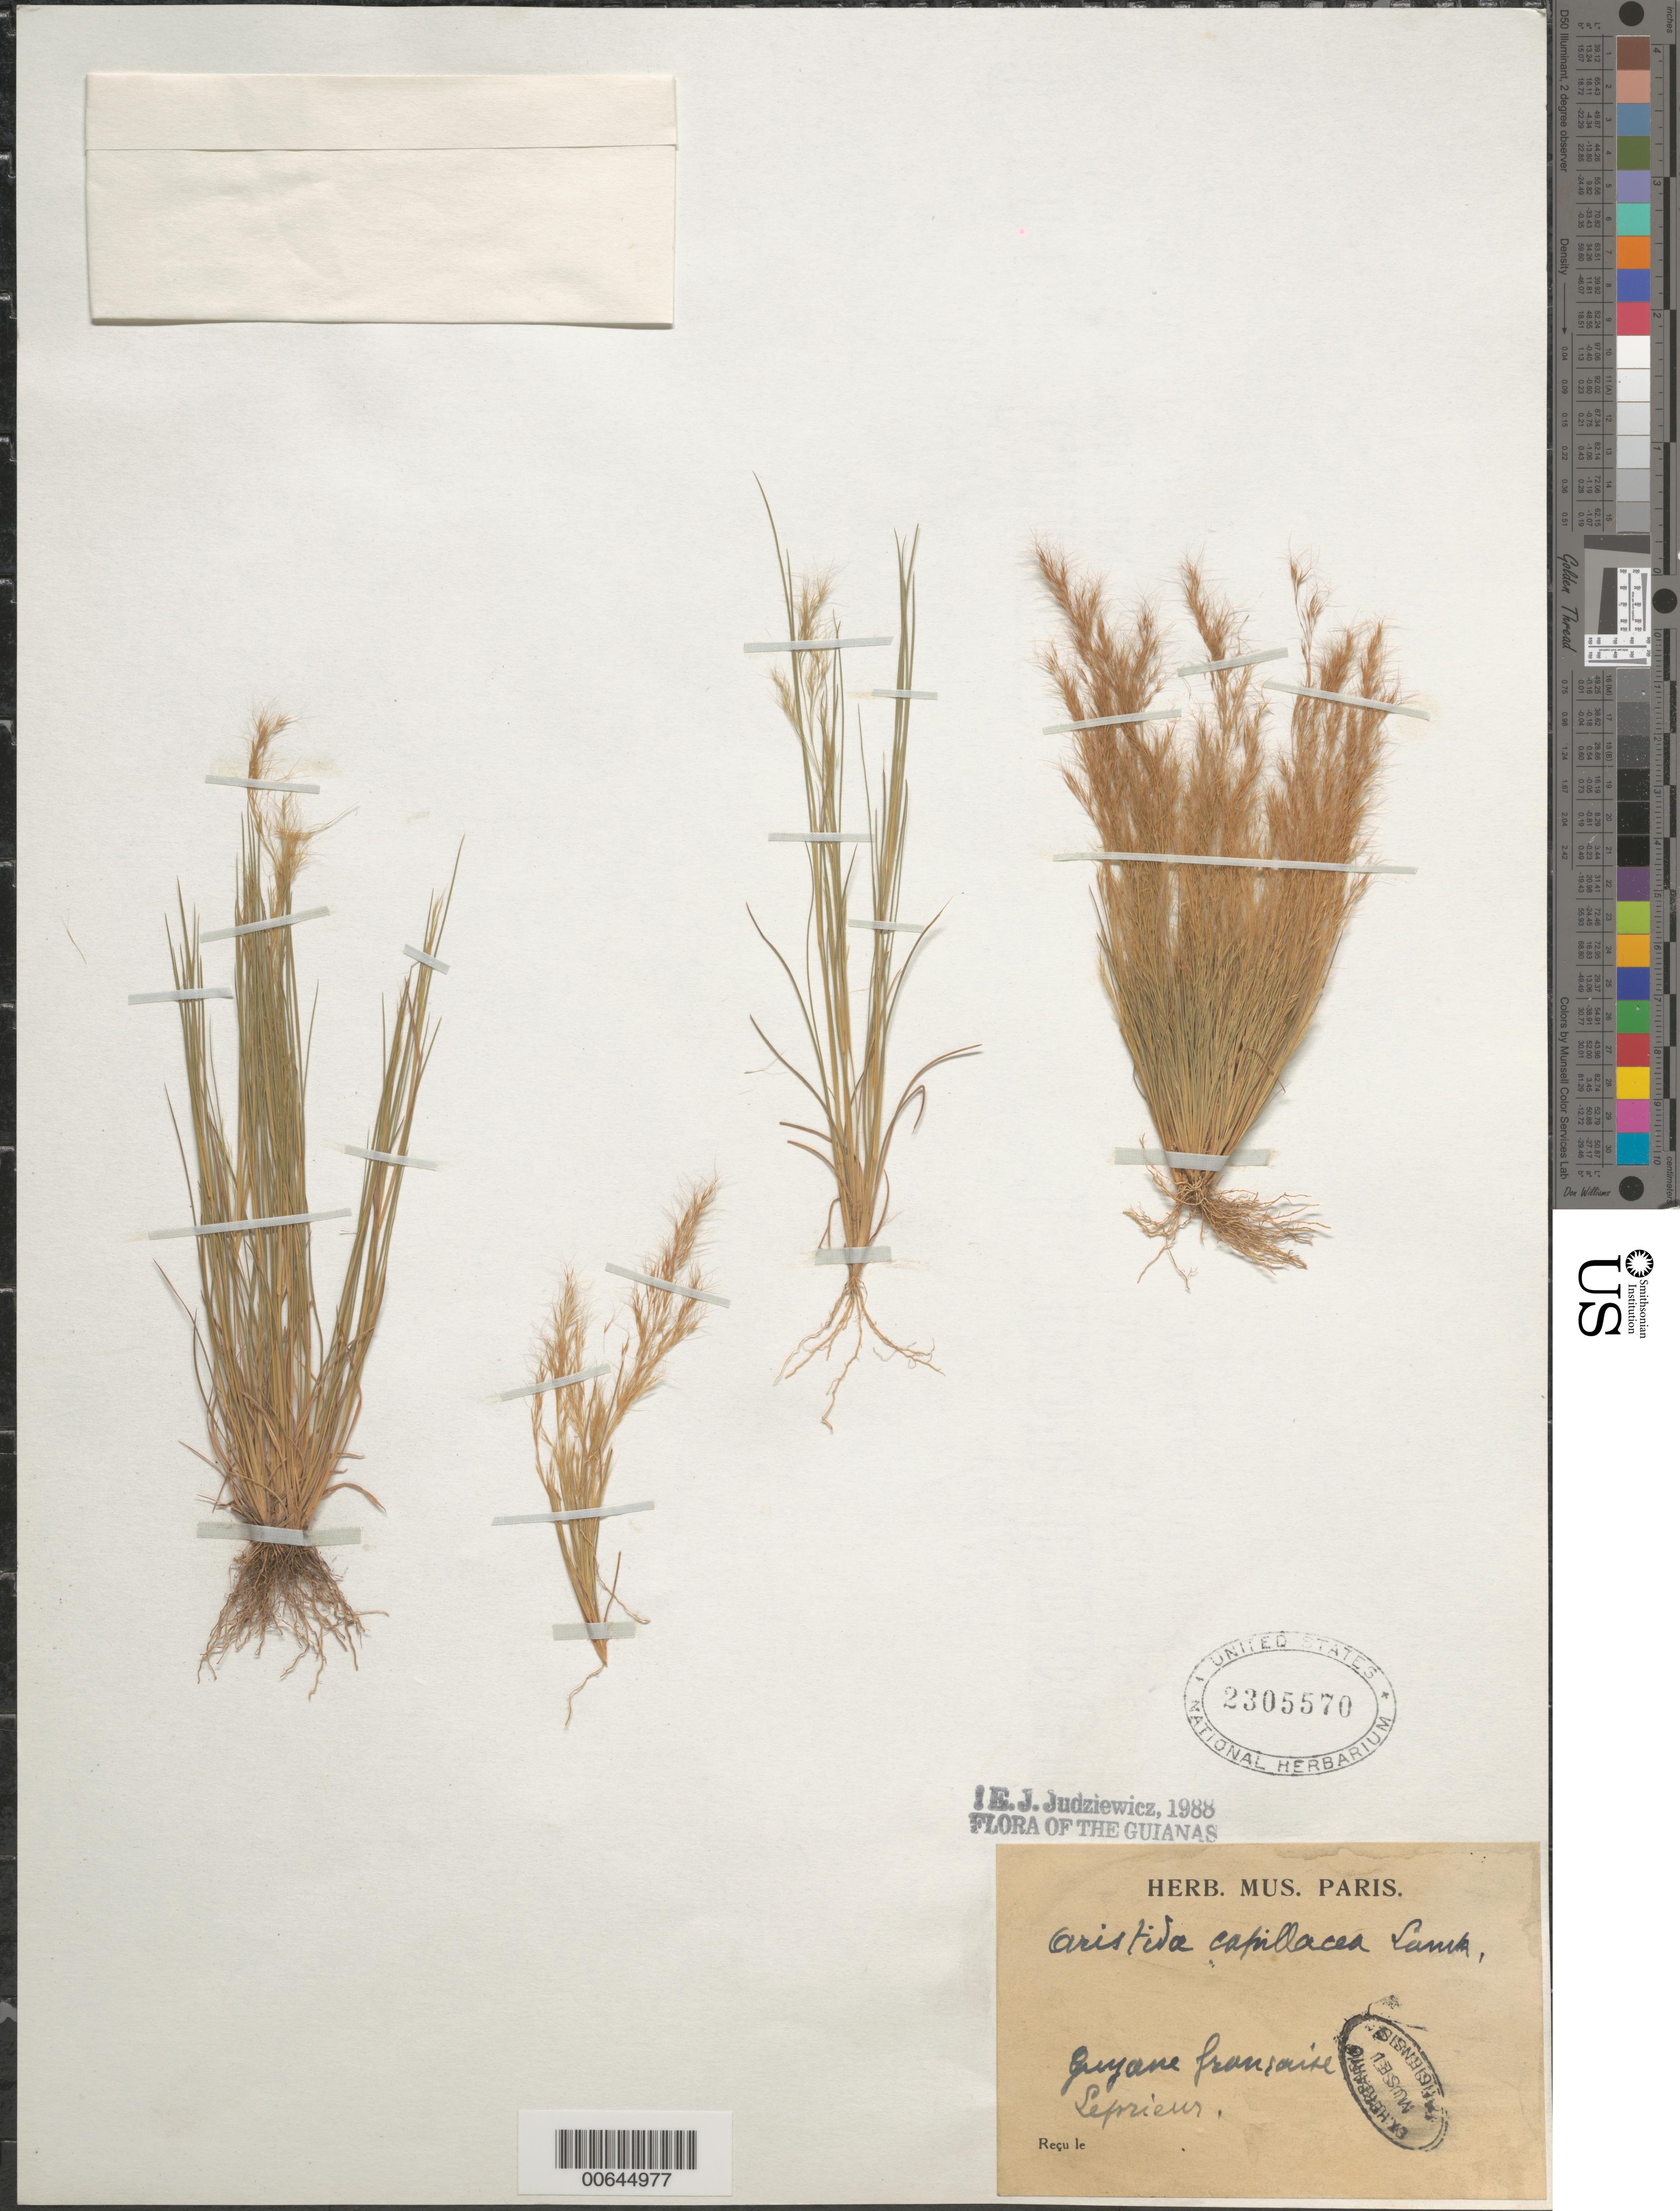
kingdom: Plantae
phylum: Tracheophyta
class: Liliopsida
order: Poales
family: Poaceae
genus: Aristida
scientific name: Aristida capillacea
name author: Lam.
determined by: Judziewicz, E. J.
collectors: F. M. R. Leprieur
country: French Guiana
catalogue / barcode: US 2305570